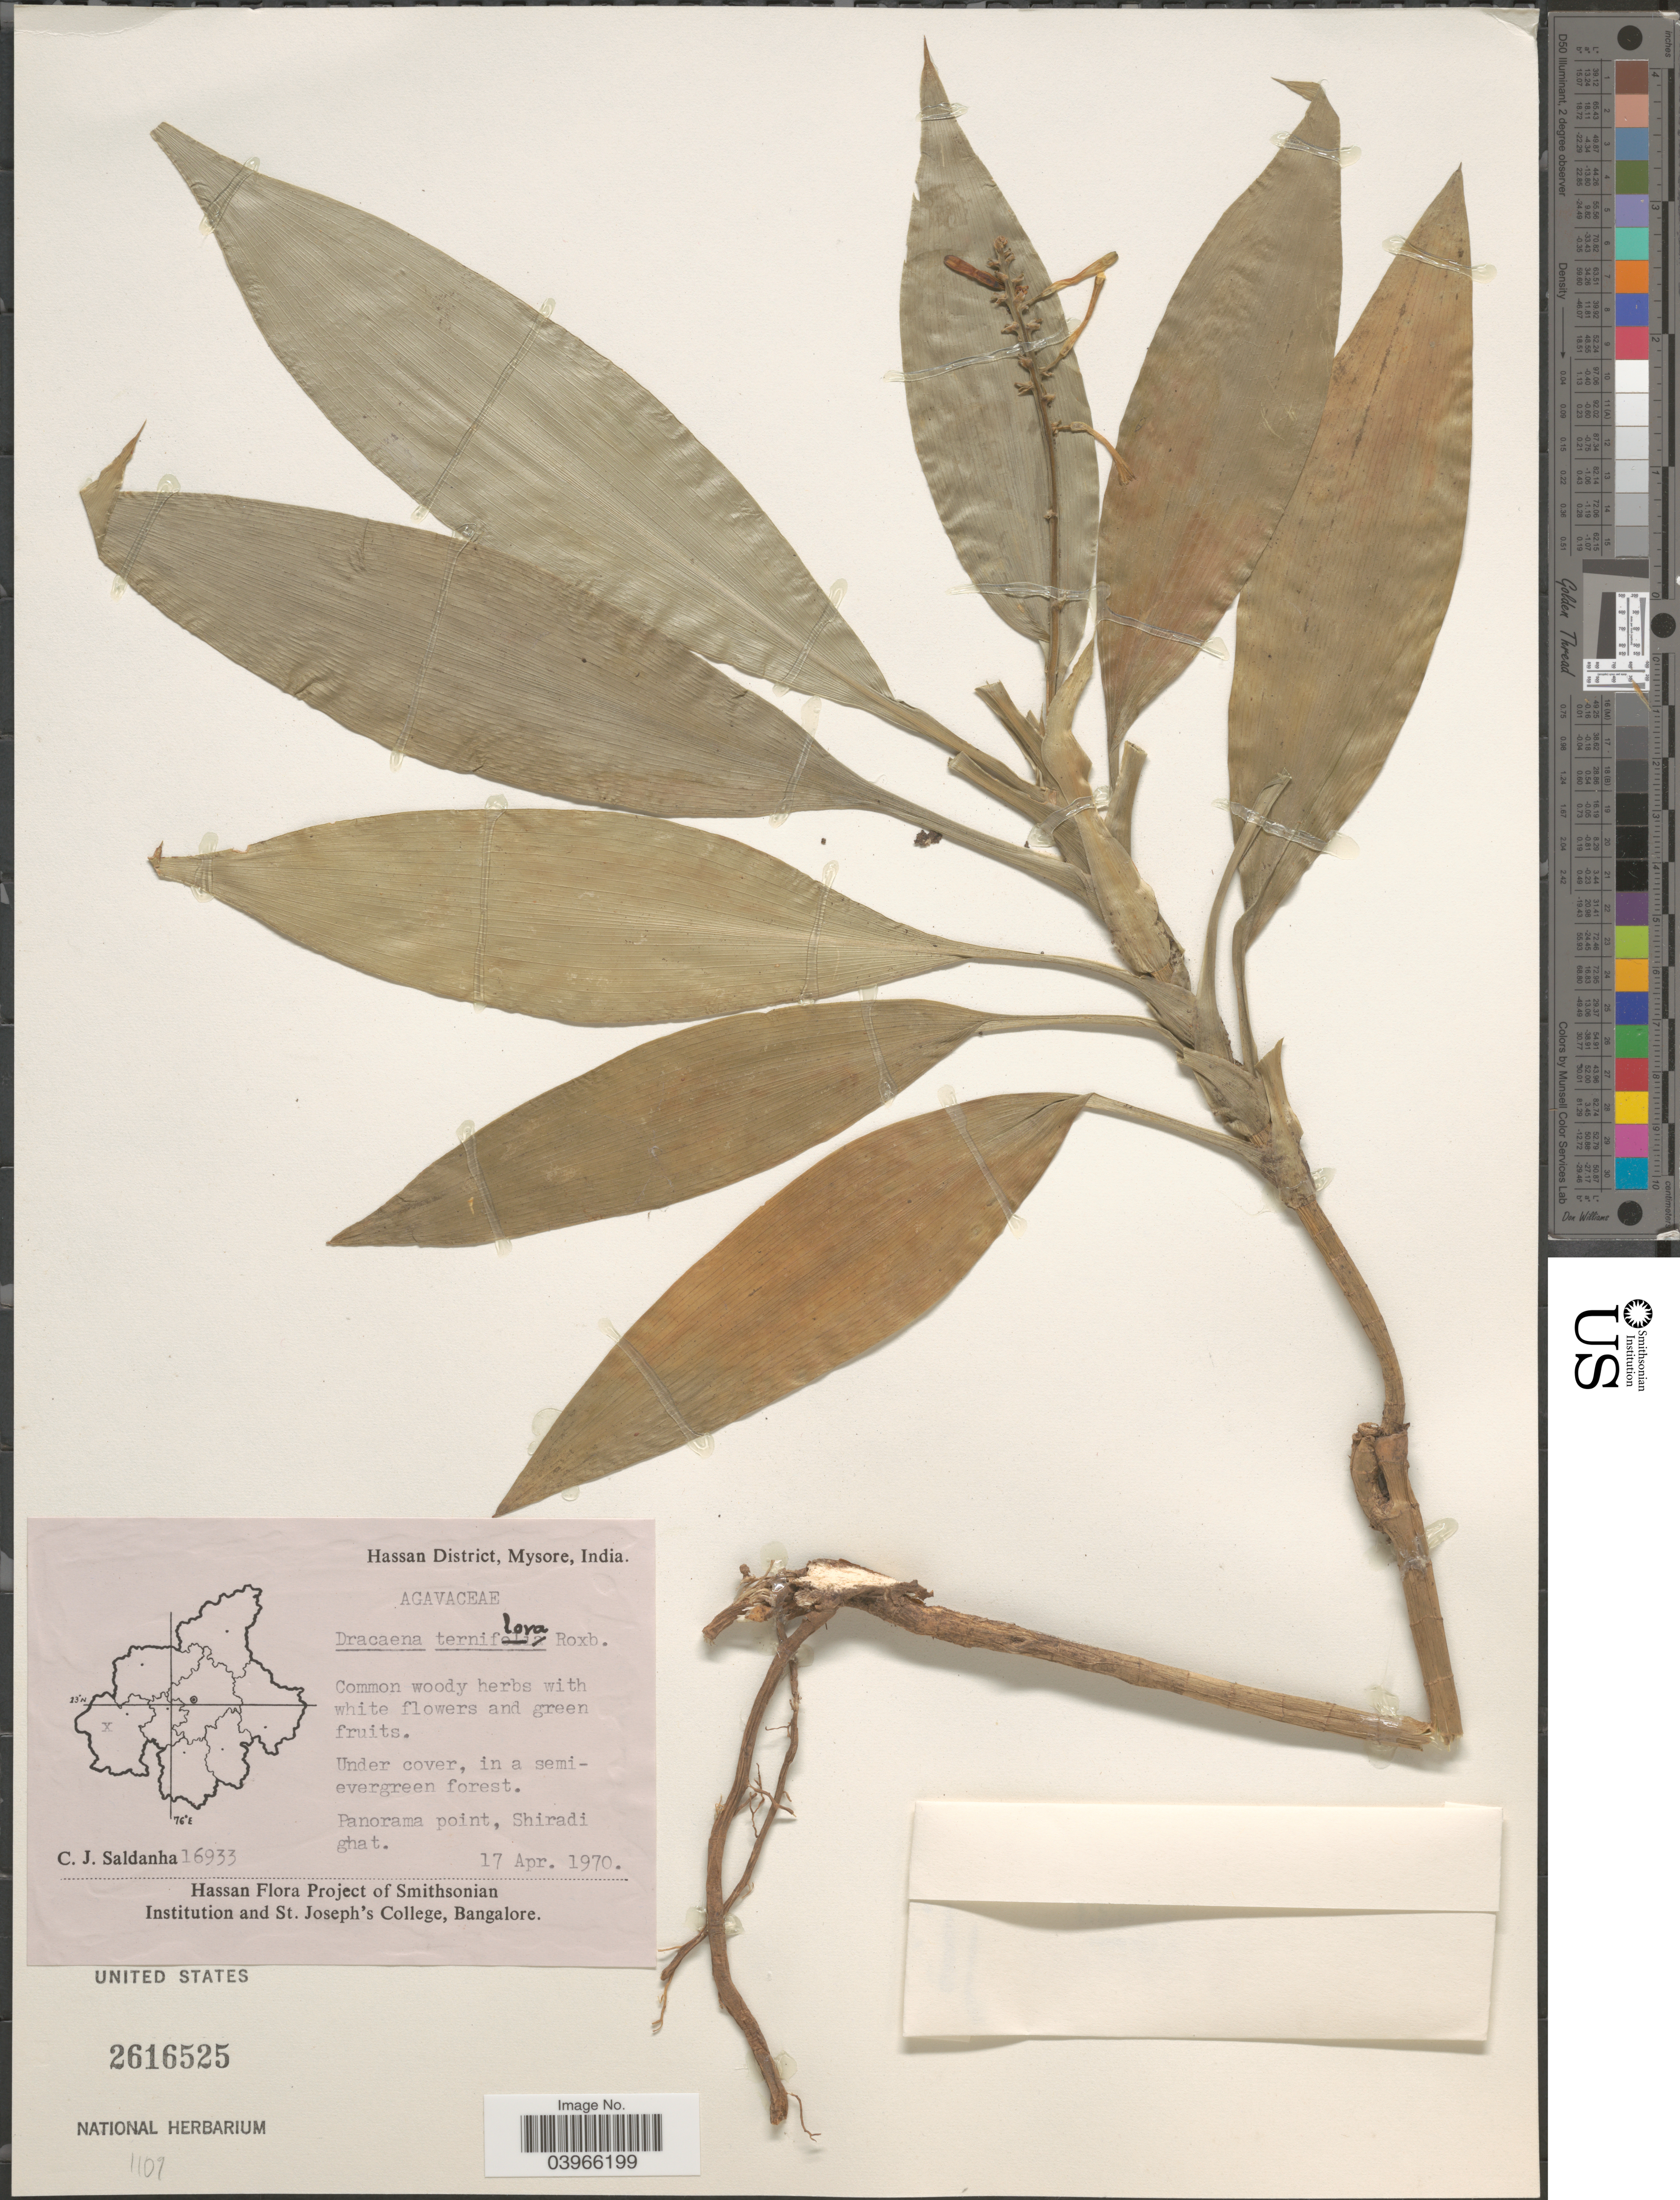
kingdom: Plantae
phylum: Tracheophyta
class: Liliopsida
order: Asparagales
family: Asparagaceae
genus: Dracaena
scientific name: Dracaena terniflora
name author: Roxb.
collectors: C. J. Saldanha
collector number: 16933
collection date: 1970-04-17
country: India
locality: Hassan District, Mysore. Panorama point, Shiradi ghat.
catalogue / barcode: US 2616525